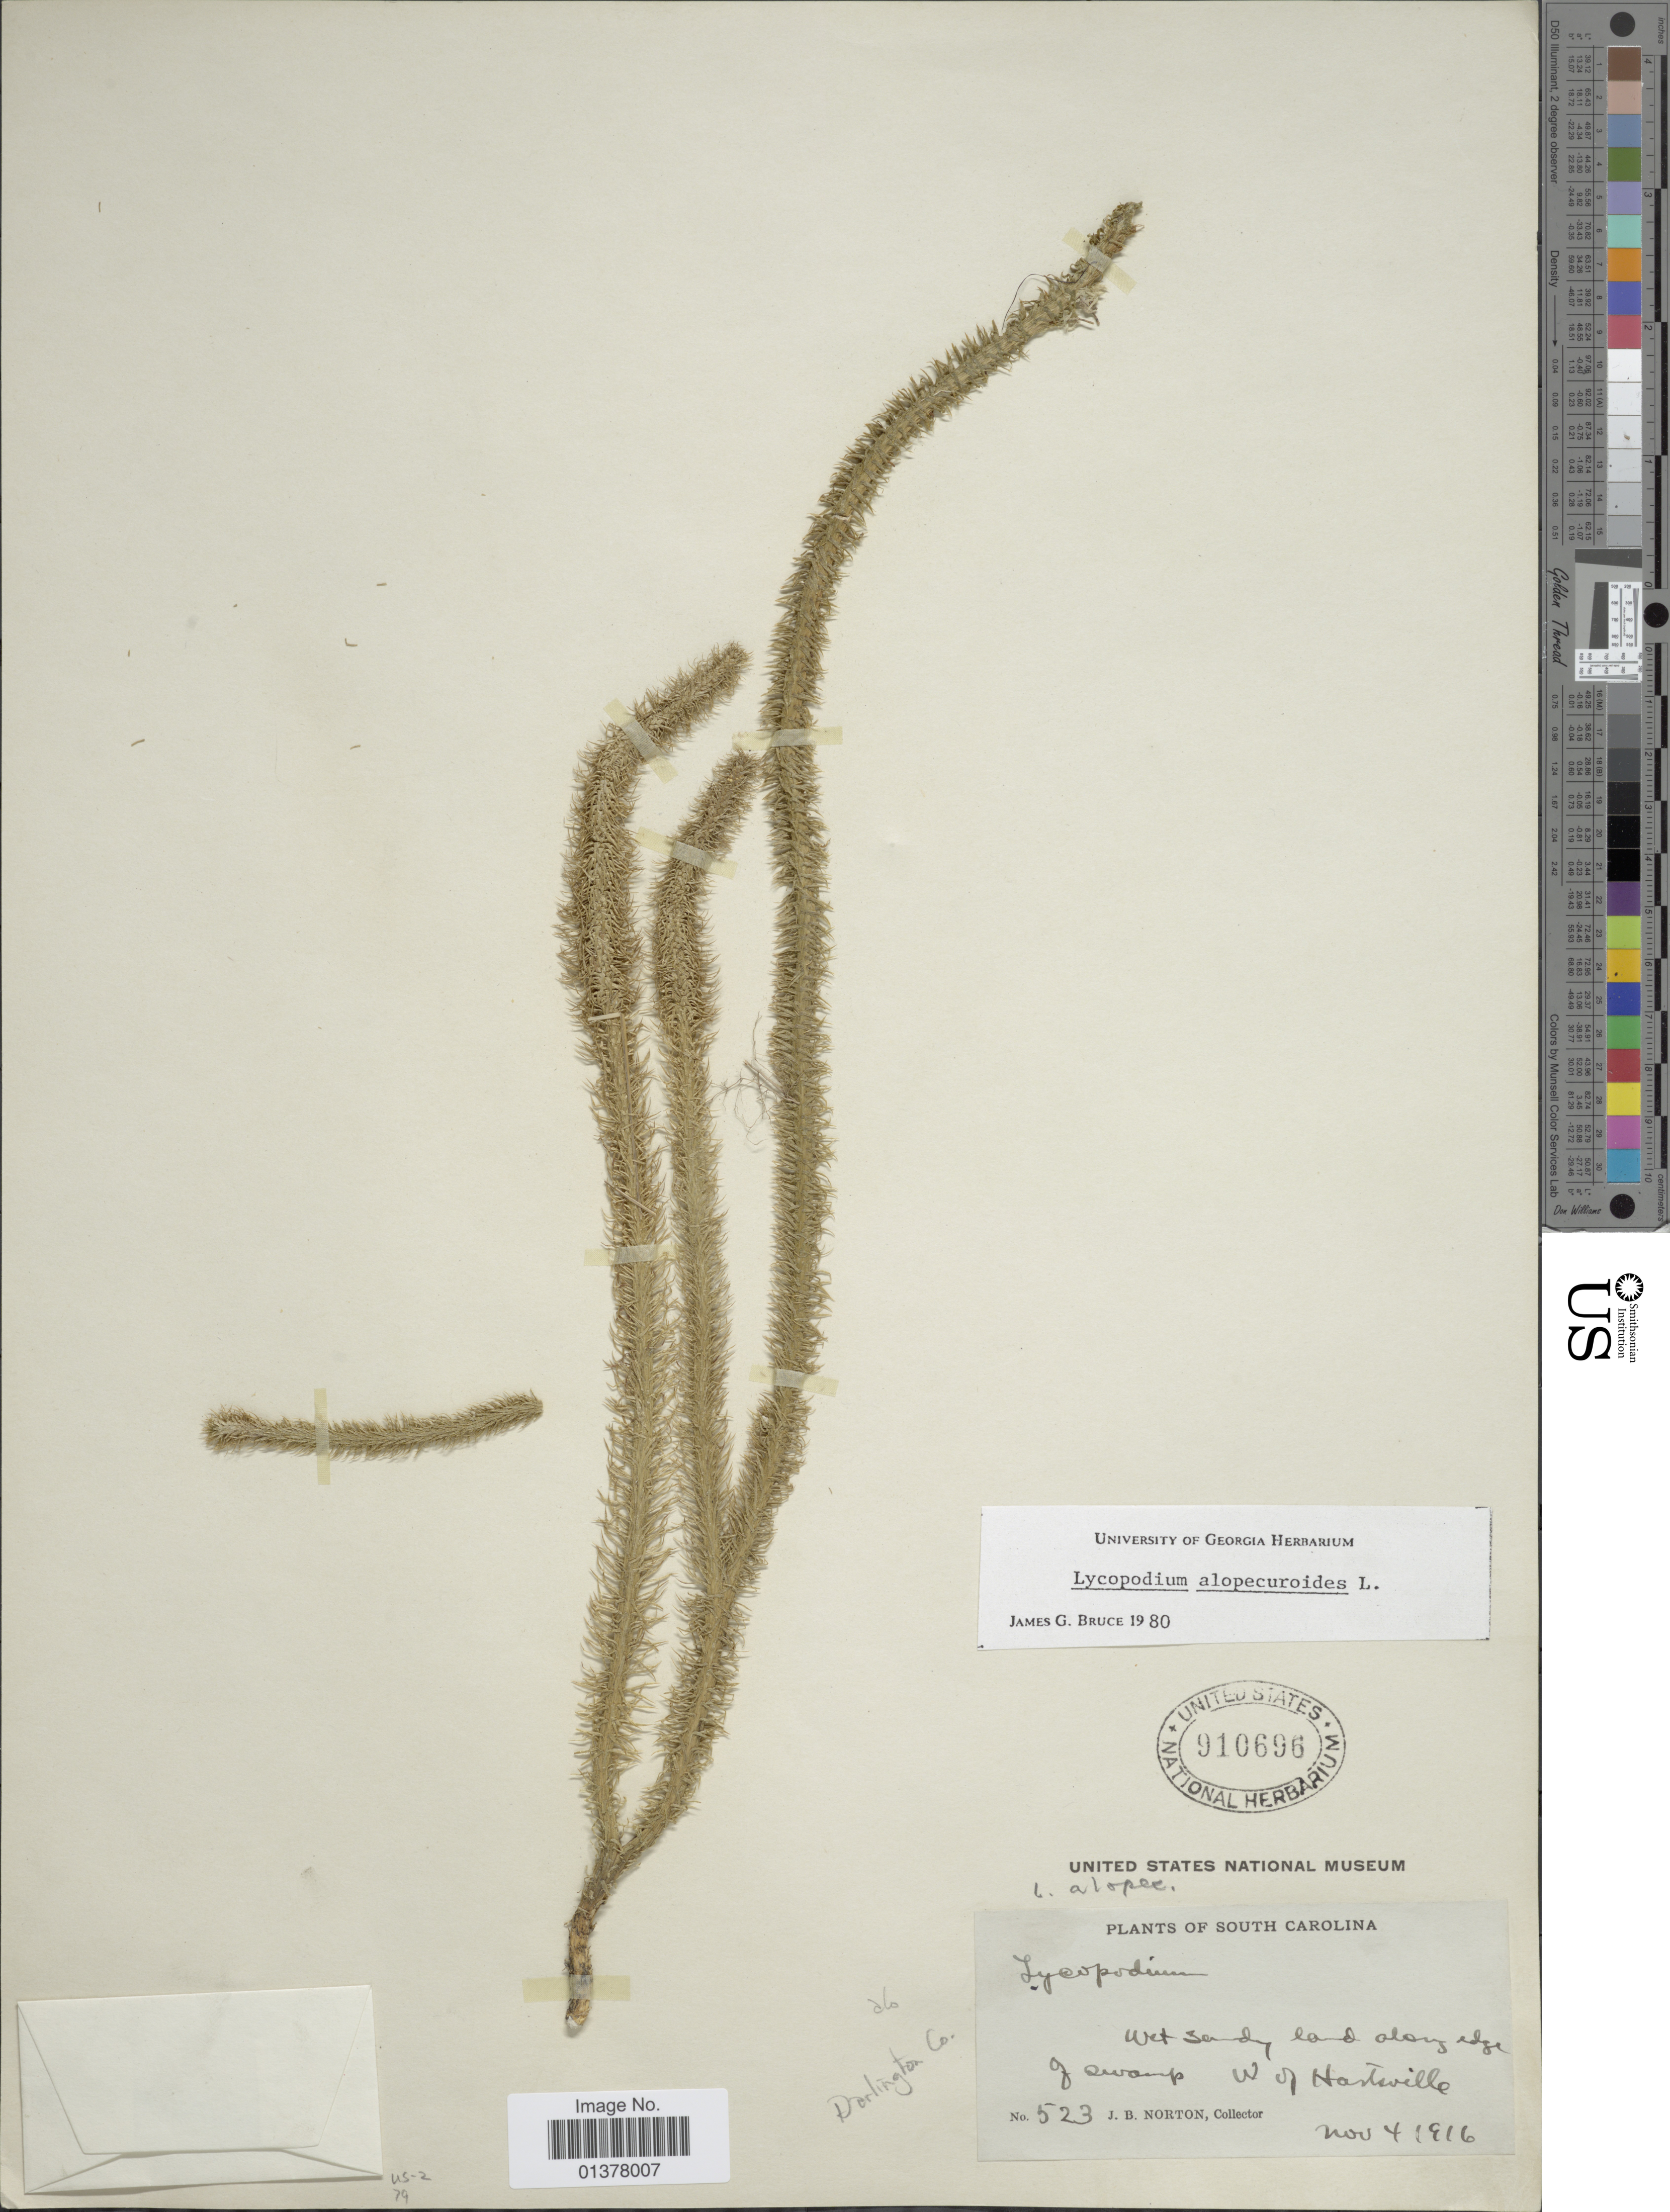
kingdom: Plantae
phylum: Tracheophyta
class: Lycopodiopsida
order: Lycopodiales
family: Lycopodiaceae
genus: Lycopodiella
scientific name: Lycopodiella alopecuroides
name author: (L.) Cranfill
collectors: J. B. Norton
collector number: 523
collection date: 1916-11-04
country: United States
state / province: South Carolina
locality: Wet sandy land along edge of swamp W. of Hartsville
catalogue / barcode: US 910696